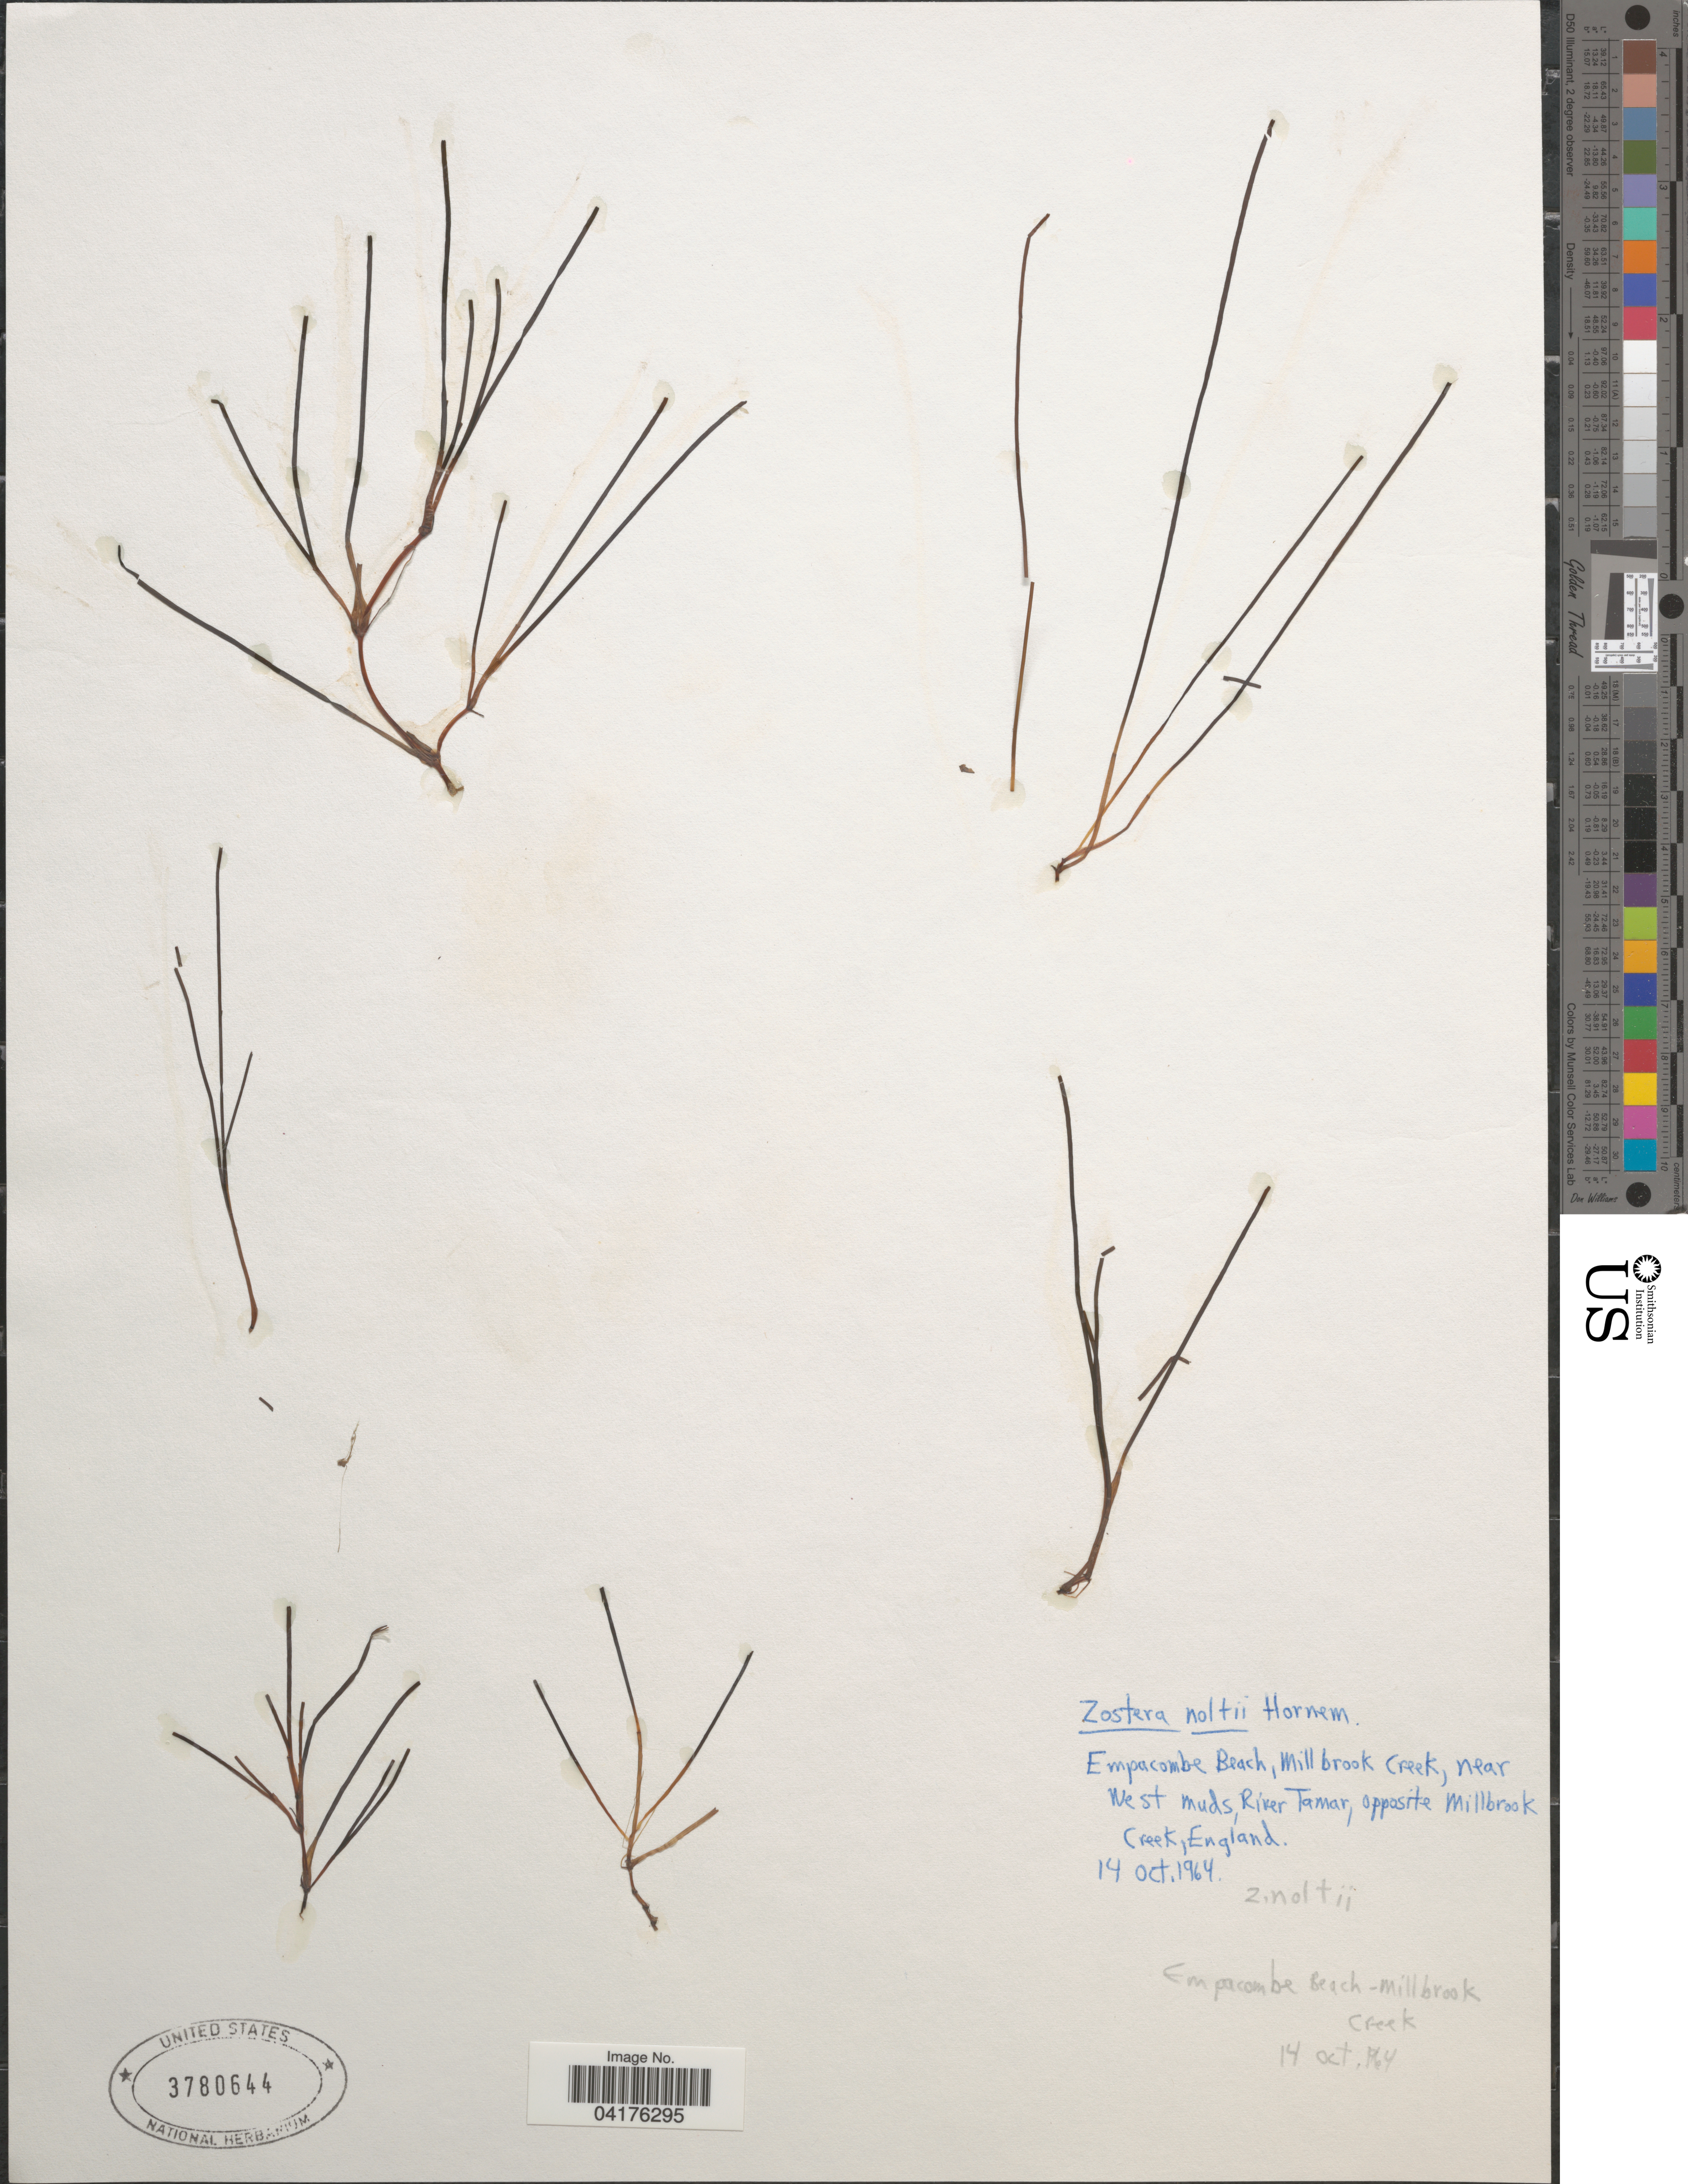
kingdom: Plantae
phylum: Tracheophyta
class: Liliopsida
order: Alismatales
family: Zosteraceae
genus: Zostera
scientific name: Zostera noltii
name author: Hornem.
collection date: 1964-10-14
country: United Kingdom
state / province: England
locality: Empacombe Beach, Millbrook Creek, near West Muds, River Tamar, opposite Millbrook Creek.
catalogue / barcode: US 3780644